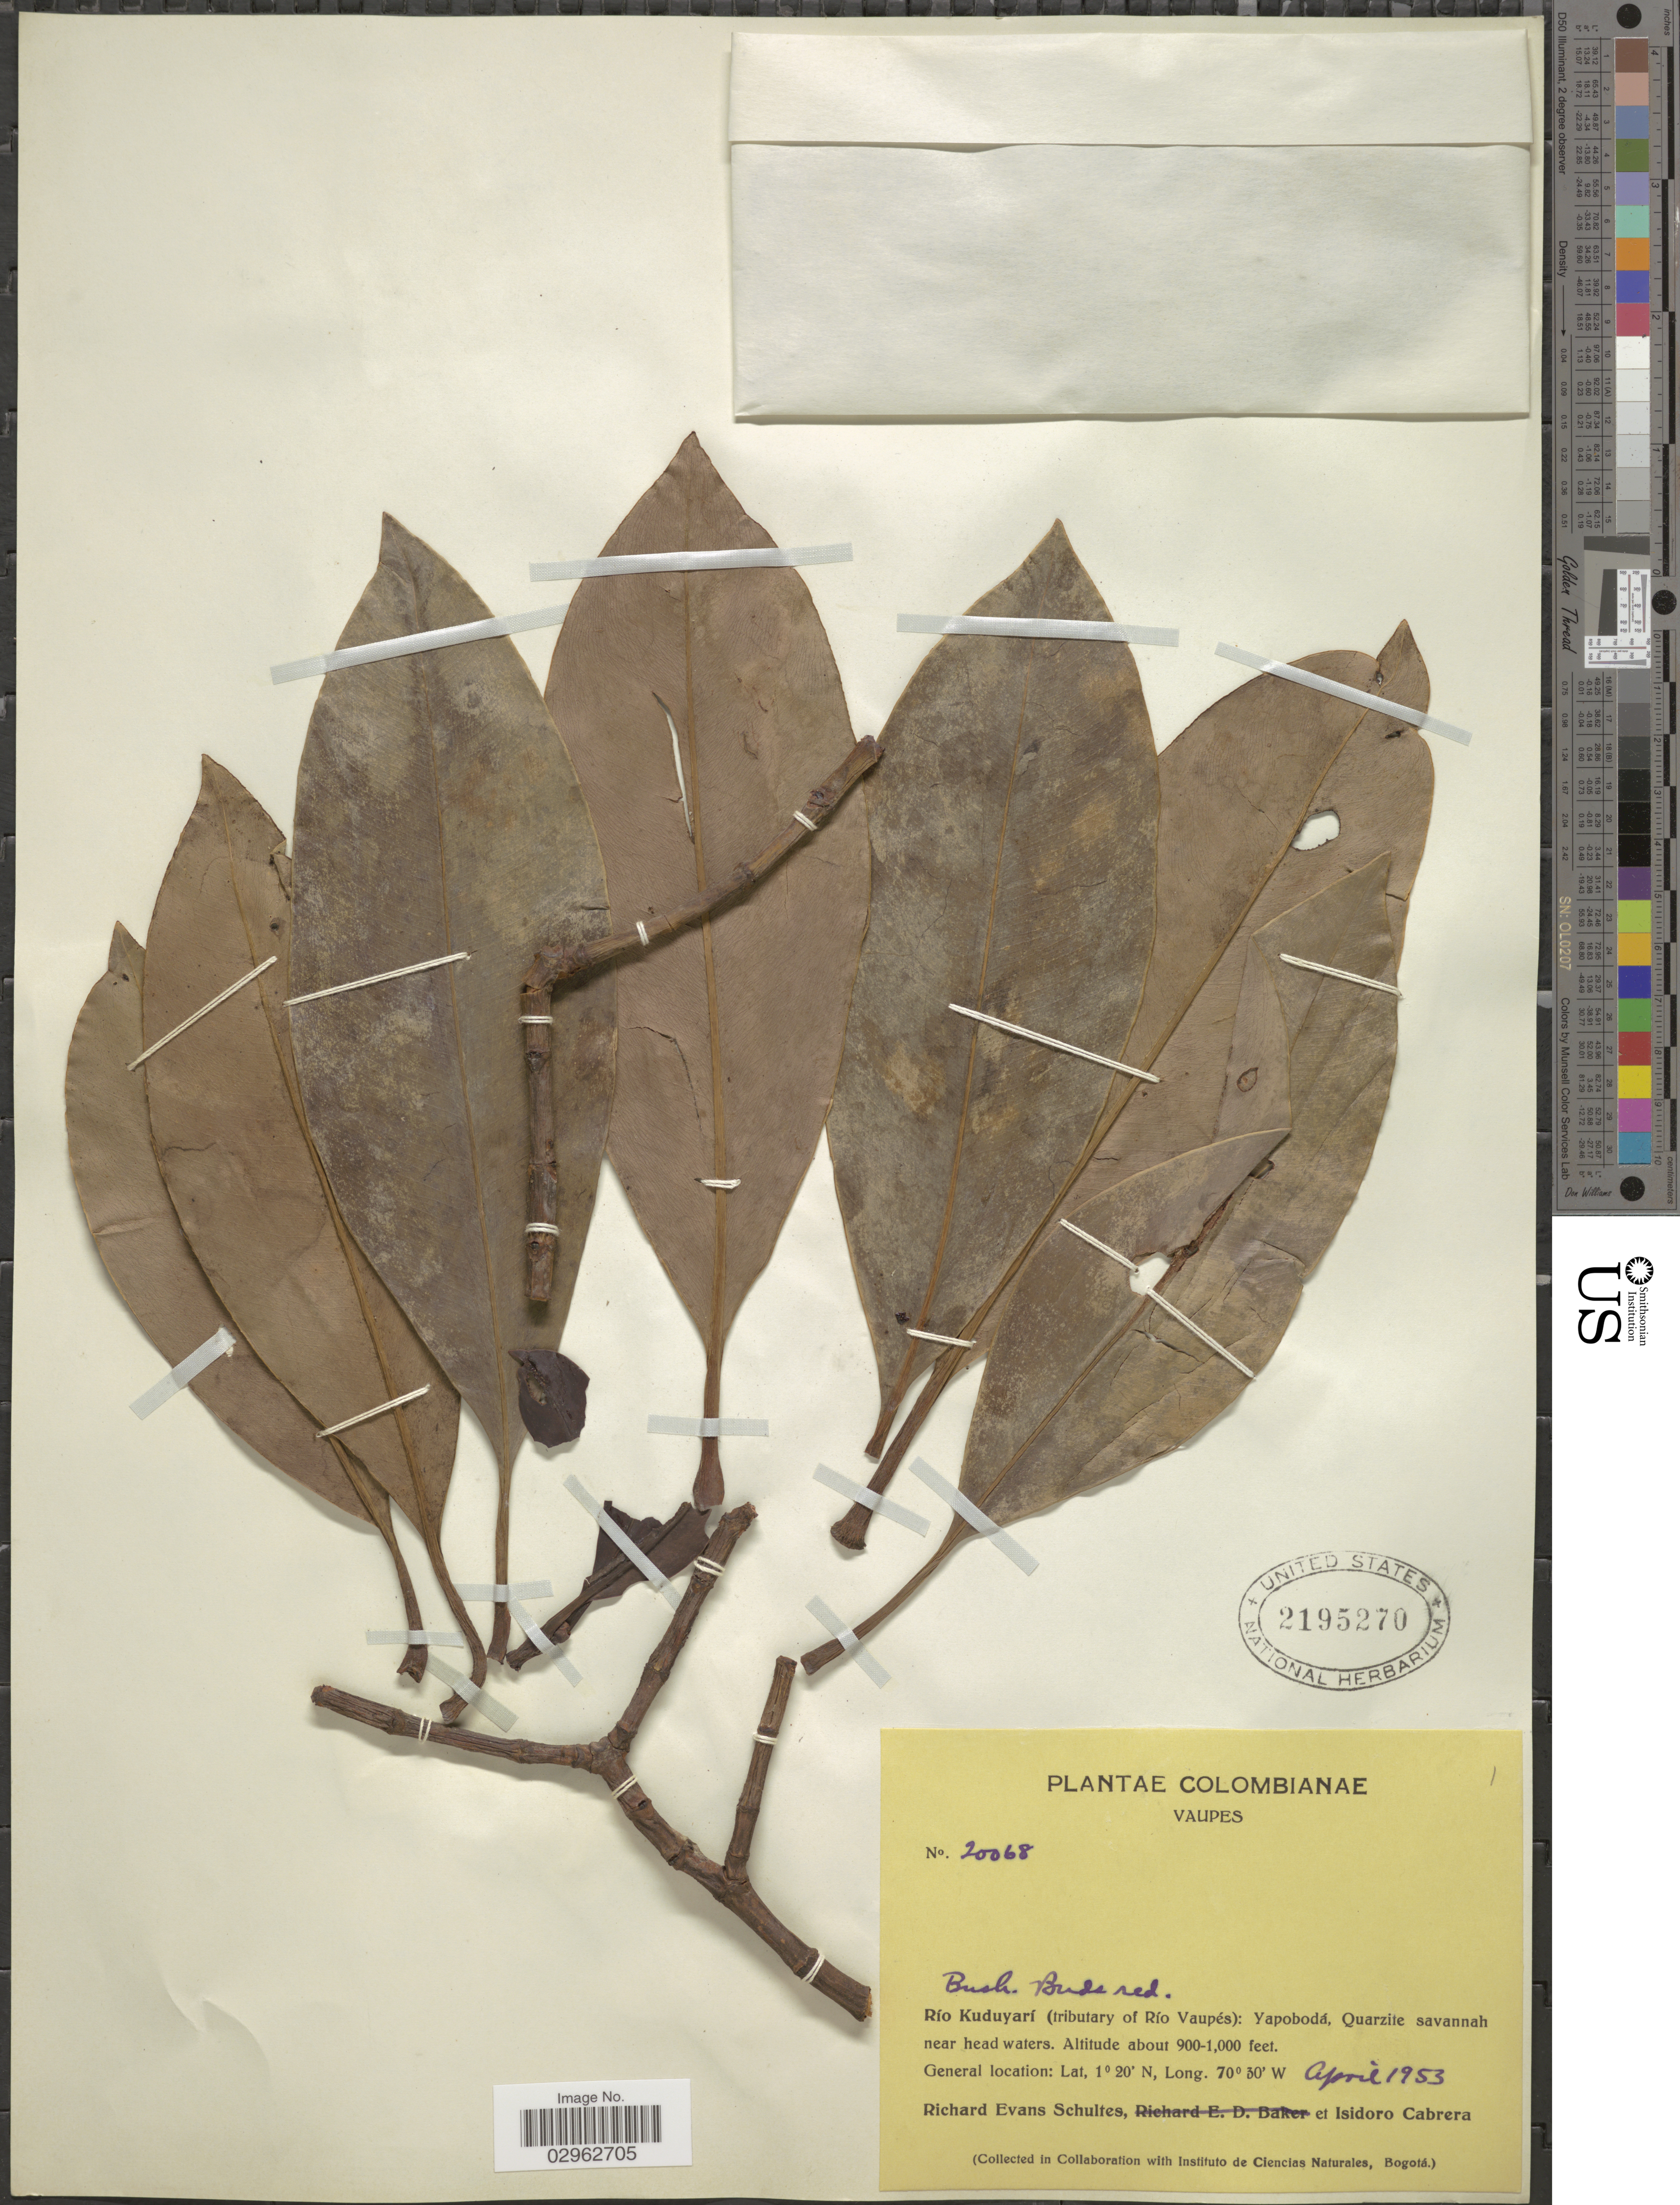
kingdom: Plantae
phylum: Tracheophyta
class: Magnoliopsida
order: Malpighiales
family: Clusiaceae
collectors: R. E. Schultes & I. Cabrera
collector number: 20068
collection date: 1953-04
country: Colombia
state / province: Vaupés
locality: Río Kuduyari (tributary of Río Vaupés): Yapobodá, Quarzite savannah near head waters.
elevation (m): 274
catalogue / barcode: US 2195270